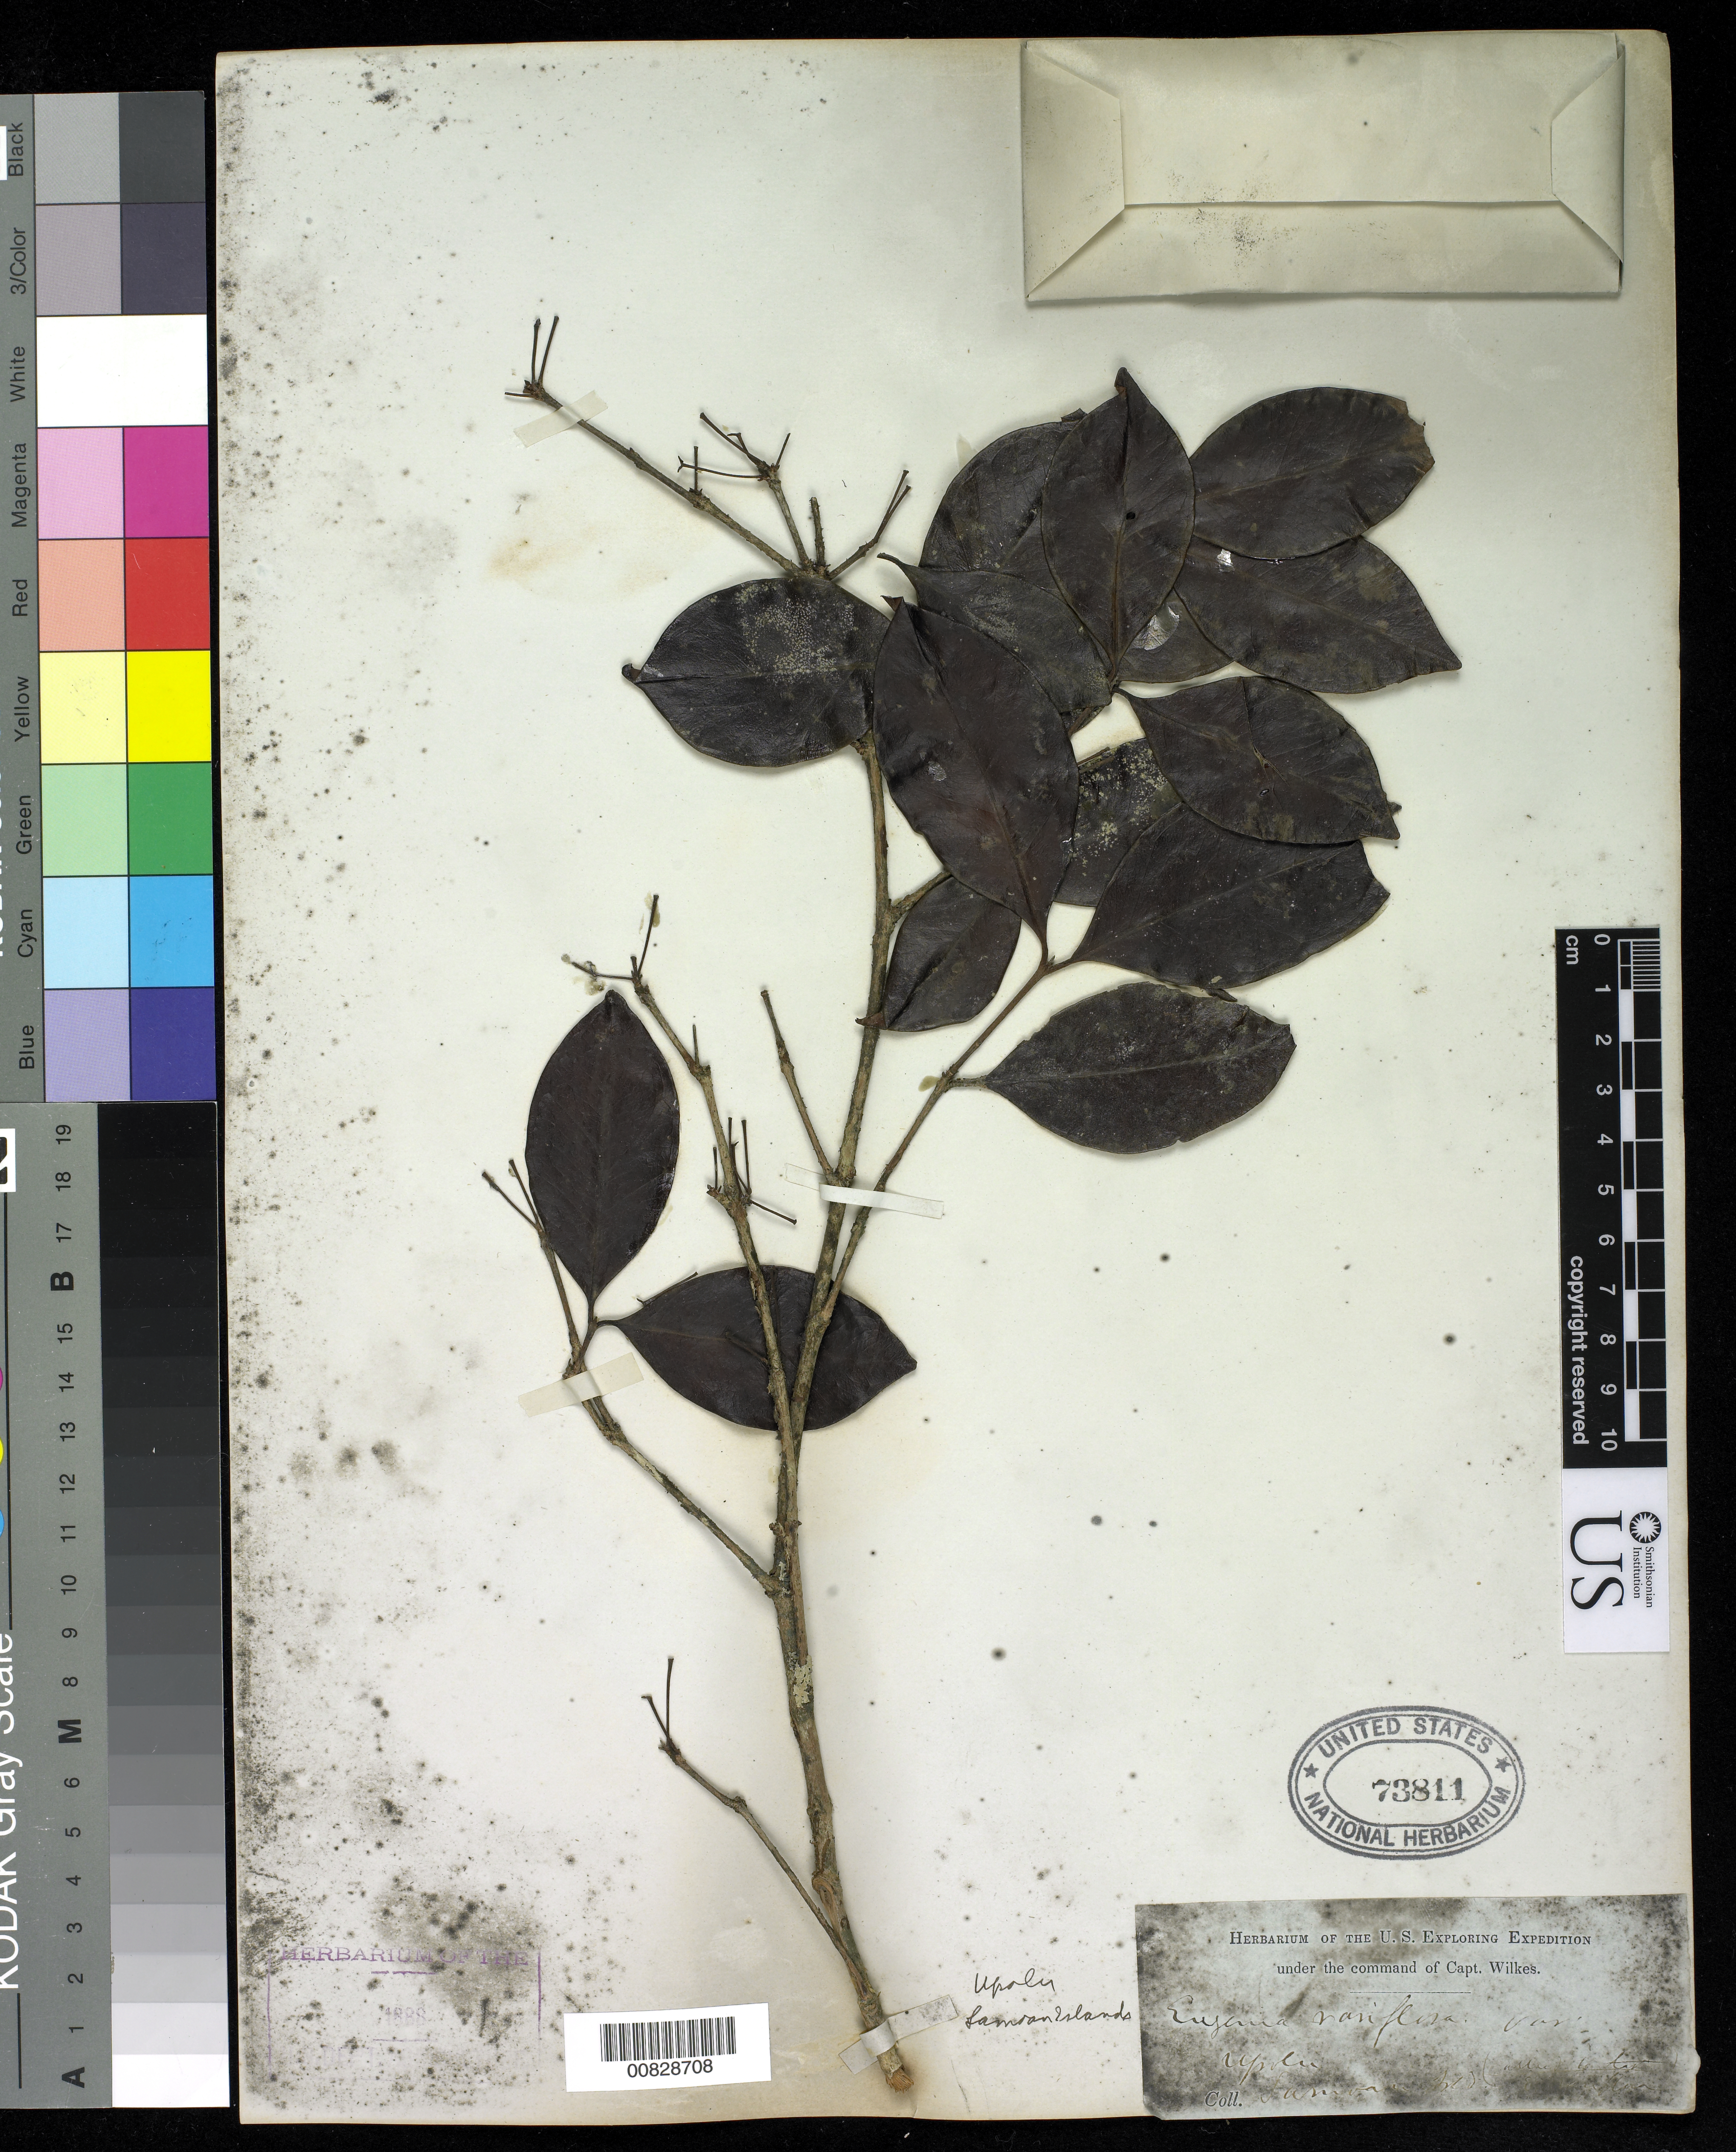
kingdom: Plantae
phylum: Tracheophyta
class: Magnoliopsida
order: Myrtales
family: Myrtaceae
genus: Eugenia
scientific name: Eugenia reinwardtiana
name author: (Blume) DC.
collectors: Wilkes Explor. Exped.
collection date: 1838/1842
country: Samoa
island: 'Upolu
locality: Upolu Samoan Islds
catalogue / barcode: US 73811